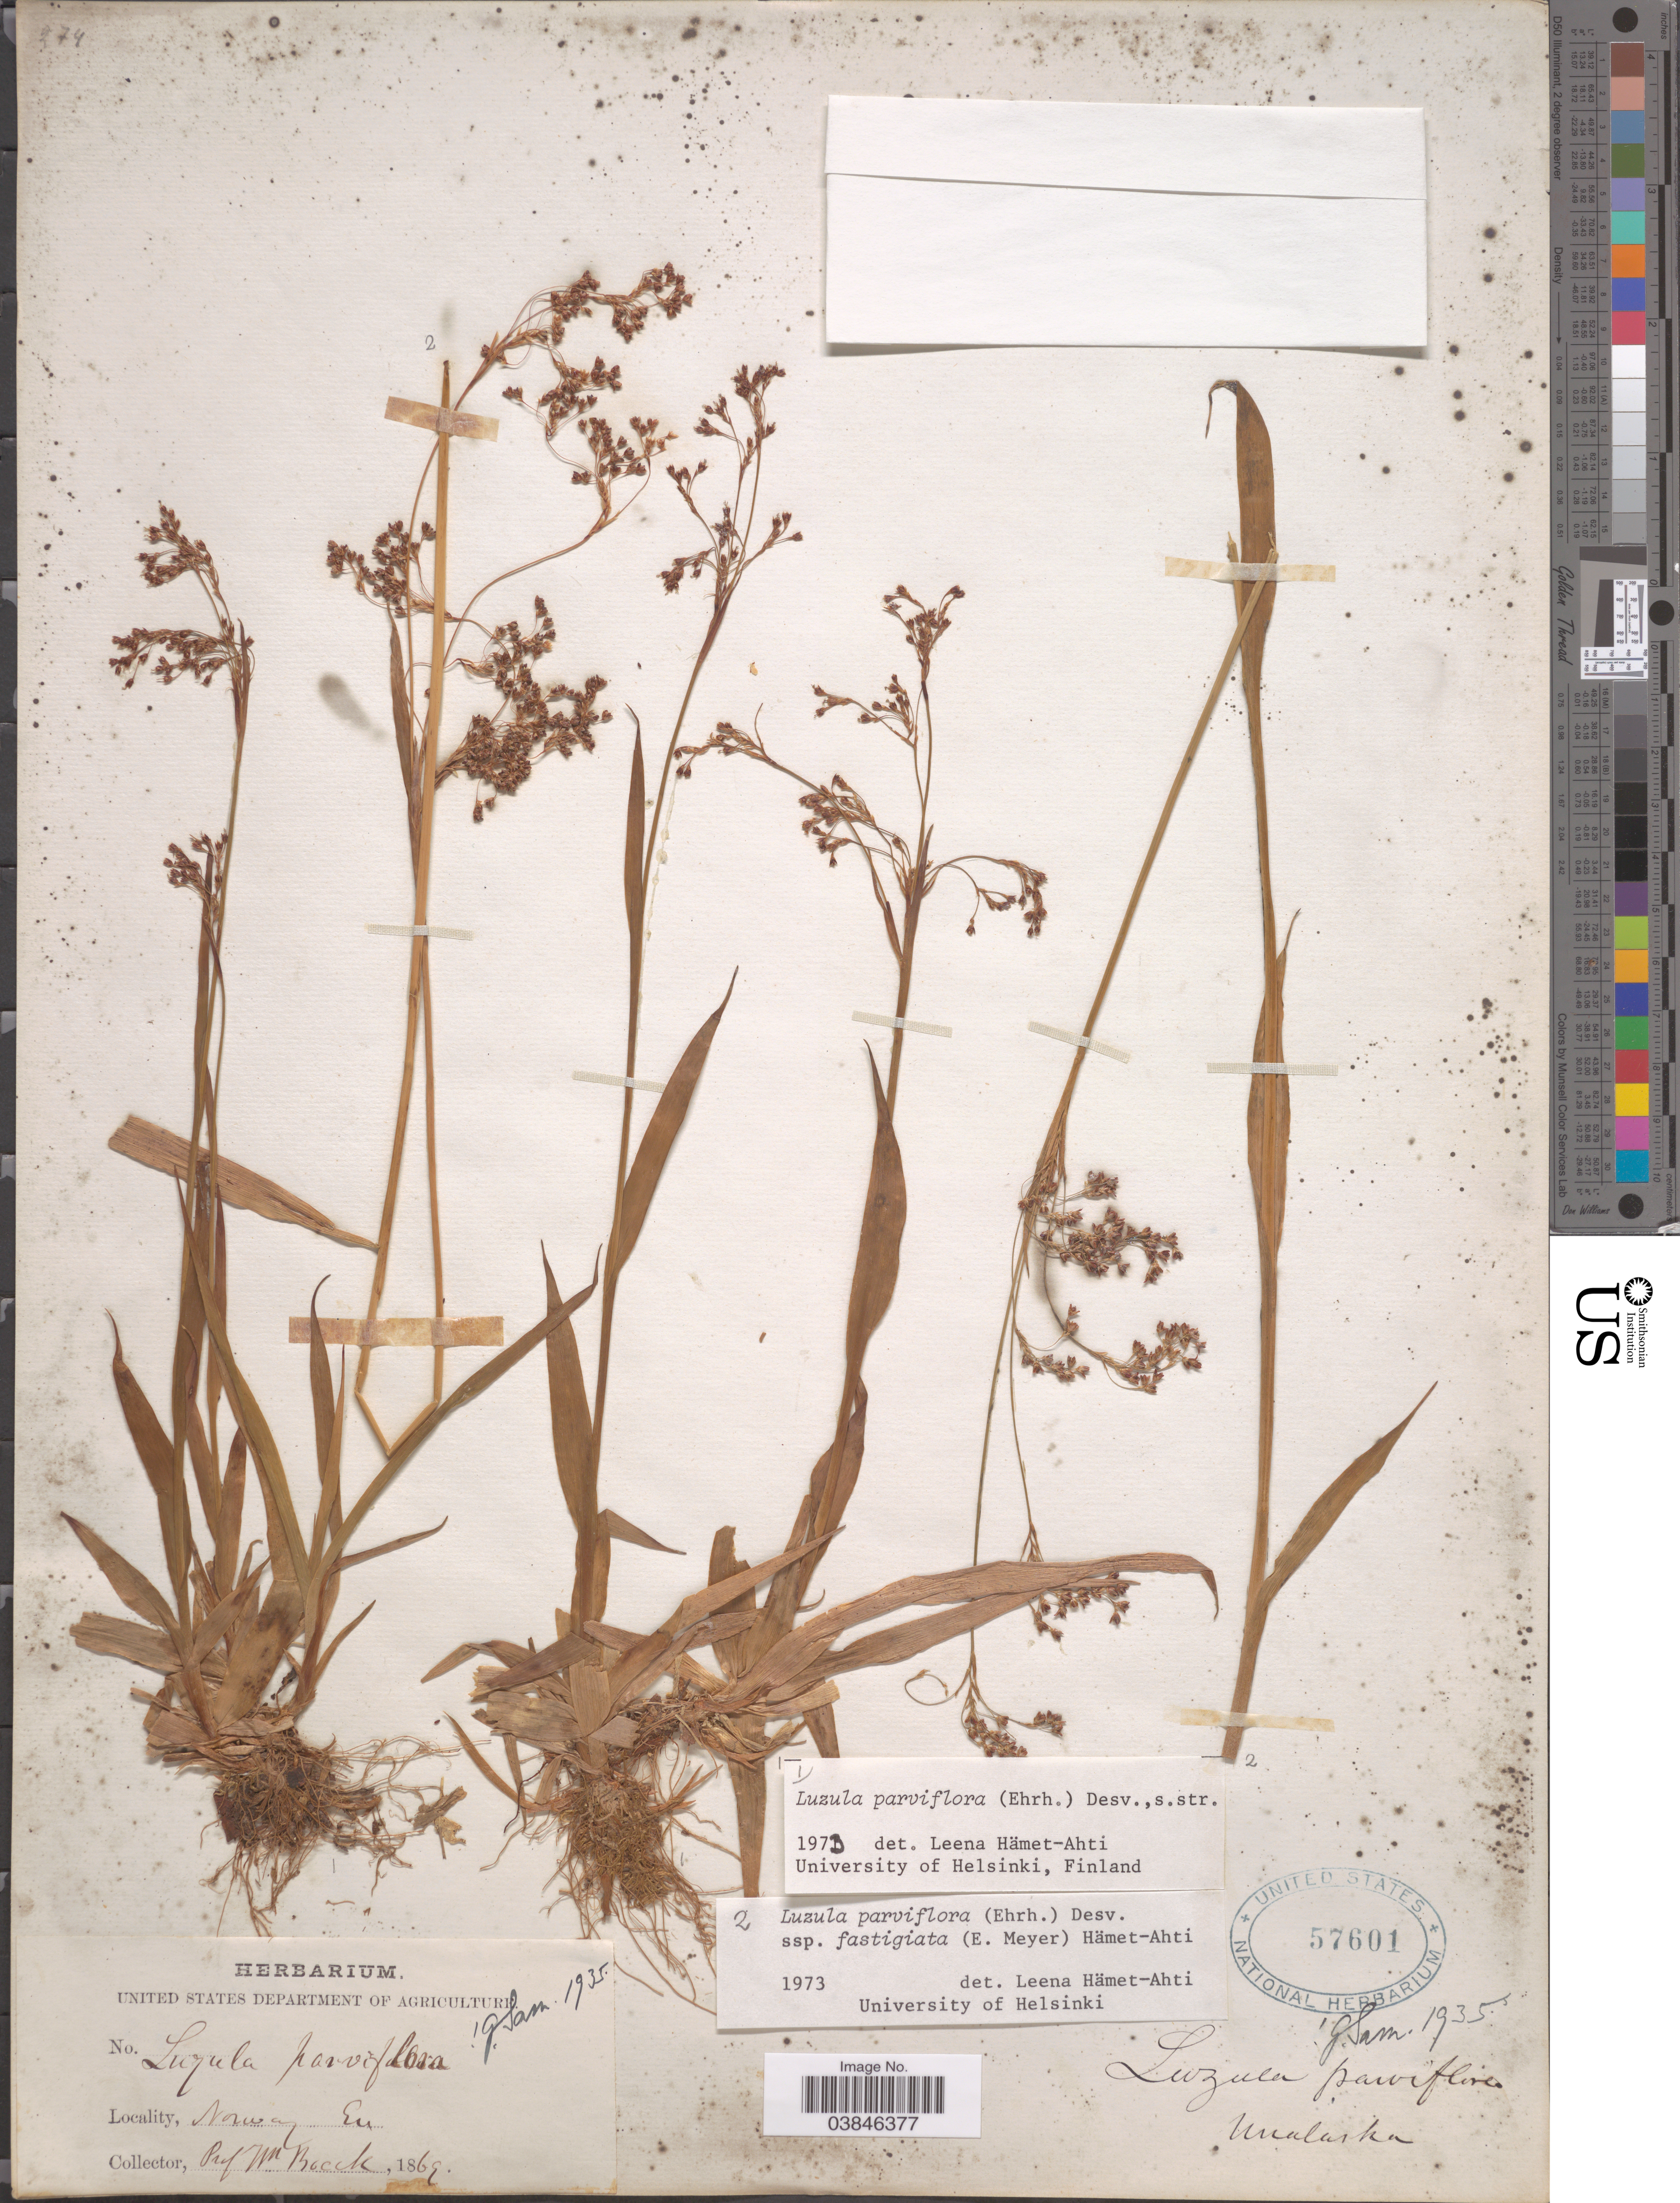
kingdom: Plantae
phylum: Tracheophyta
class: Liliopsida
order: Poales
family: Juncaceae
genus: Luzula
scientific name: Luzula parviflora subsp. fastigiata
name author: Buchenau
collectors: W. Boeck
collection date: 1869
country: Norway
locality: Norway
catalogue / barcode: US 57601